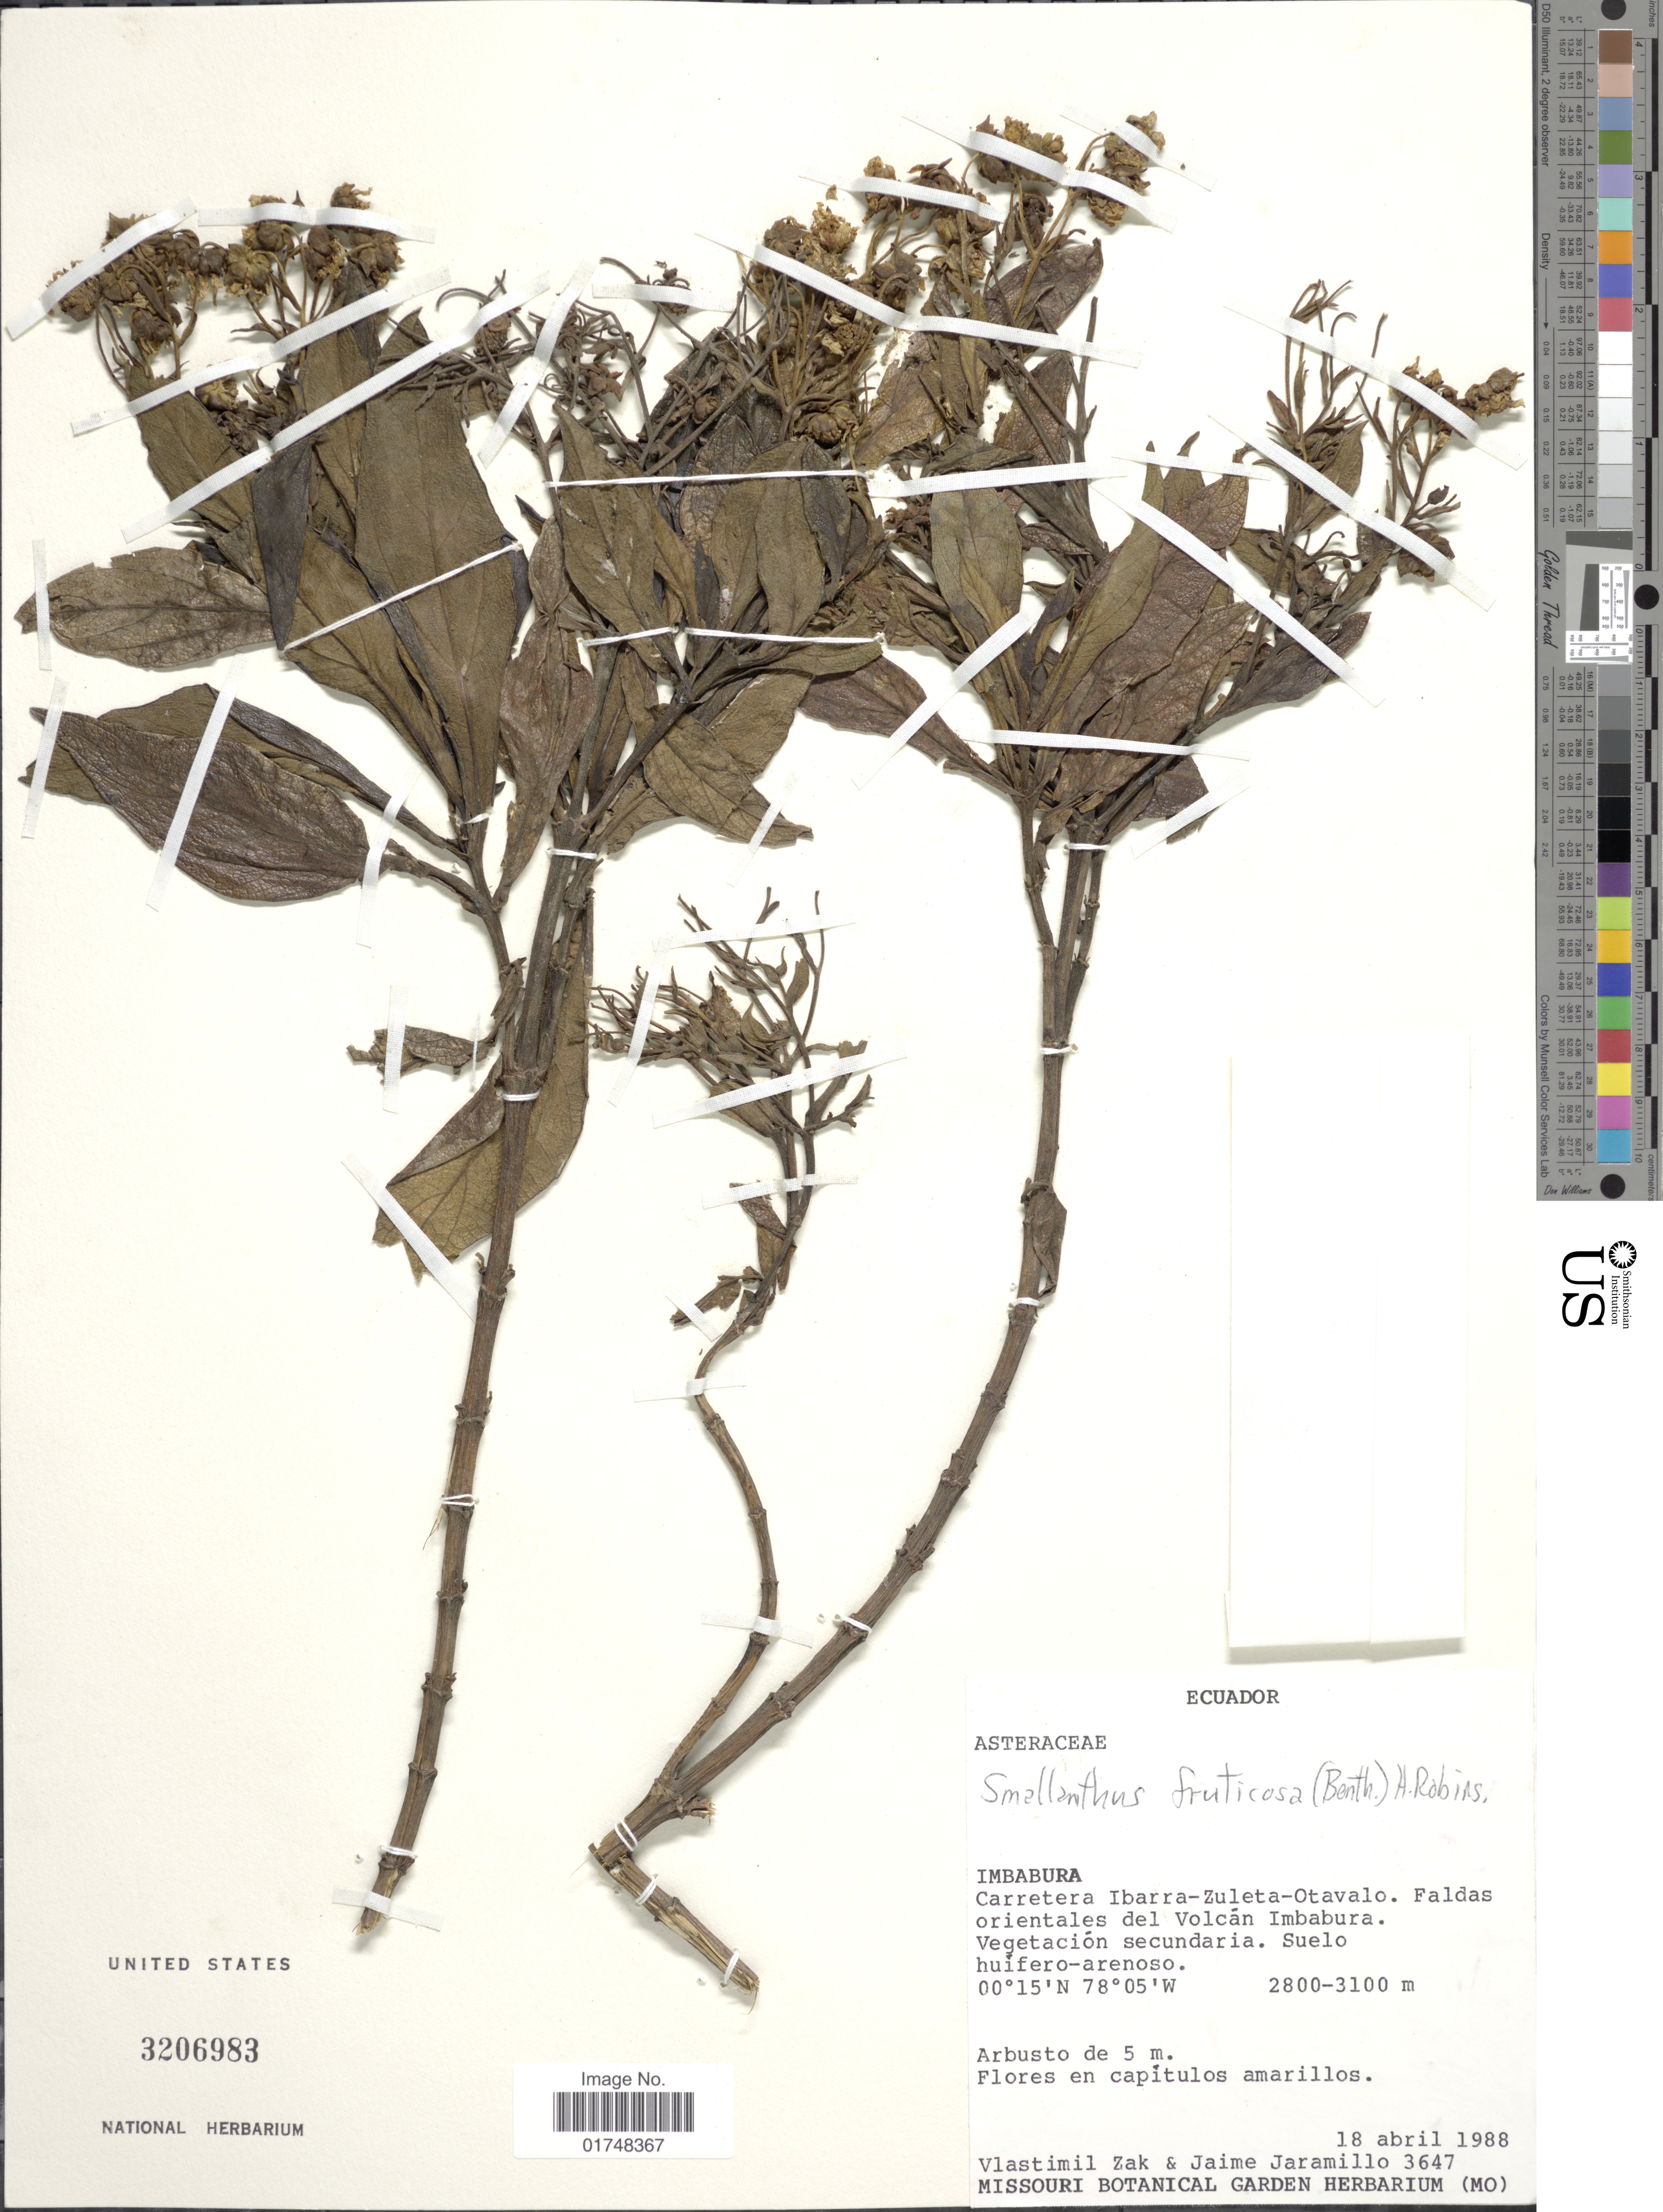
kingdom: Plantae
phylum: Tracheophyta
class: Magnoliopsida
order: Asterales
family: Asteraceae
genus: Smallanthus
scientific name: Smallanthus fruticosus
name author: (Benth.) H. Rob.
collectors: V. Zak & J. L. Jaramillo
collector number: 3647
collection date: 1988-04-18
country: Ecuador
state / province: Imbabura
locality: Carretera Ibarra-Zuleta-Otavalo, Faldas orientales del Volcan Imbabura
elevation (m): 2800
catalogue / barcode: US 3206983